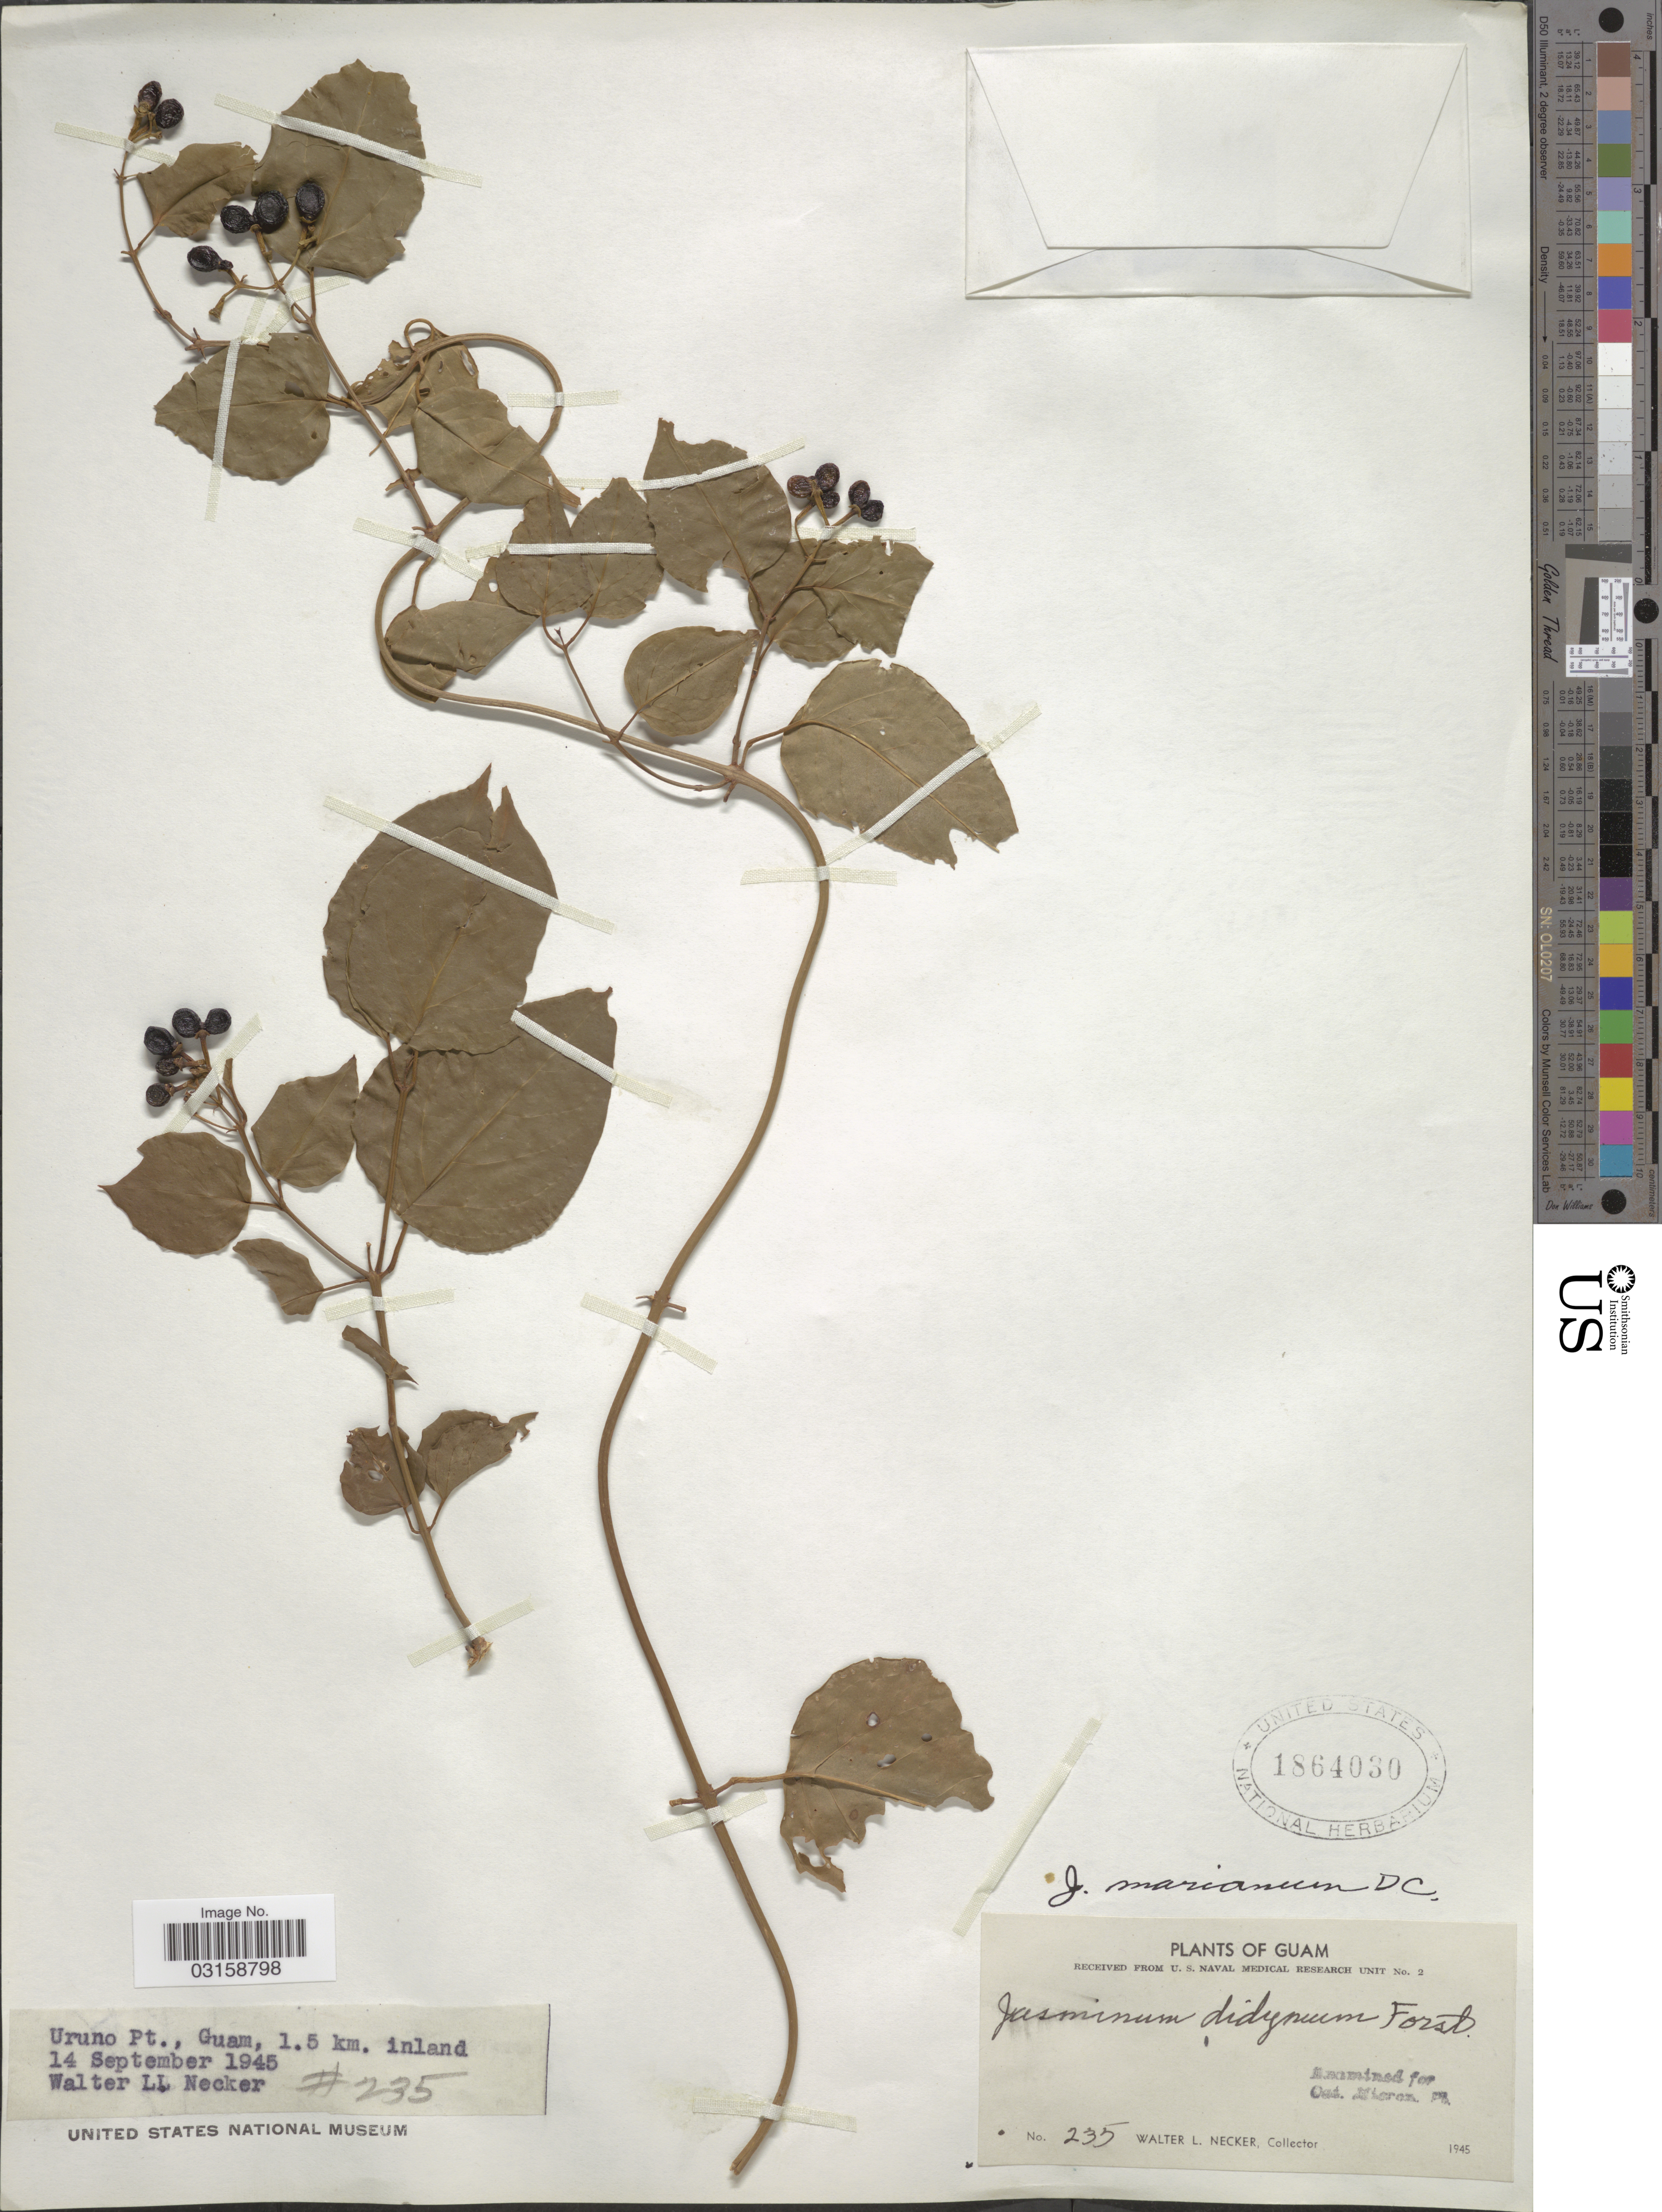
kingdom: Plantae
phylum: Tracheophyta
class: Magnoliopsida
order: Lamiales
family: Oleaceae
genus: Jasminum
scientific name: Jasminum marianum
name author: DC.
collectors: W. L. Necker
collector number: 235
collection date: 1945-09-14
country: Guam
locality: Uruno Pt., 1.5 km. inland.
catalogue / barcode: US 1864030